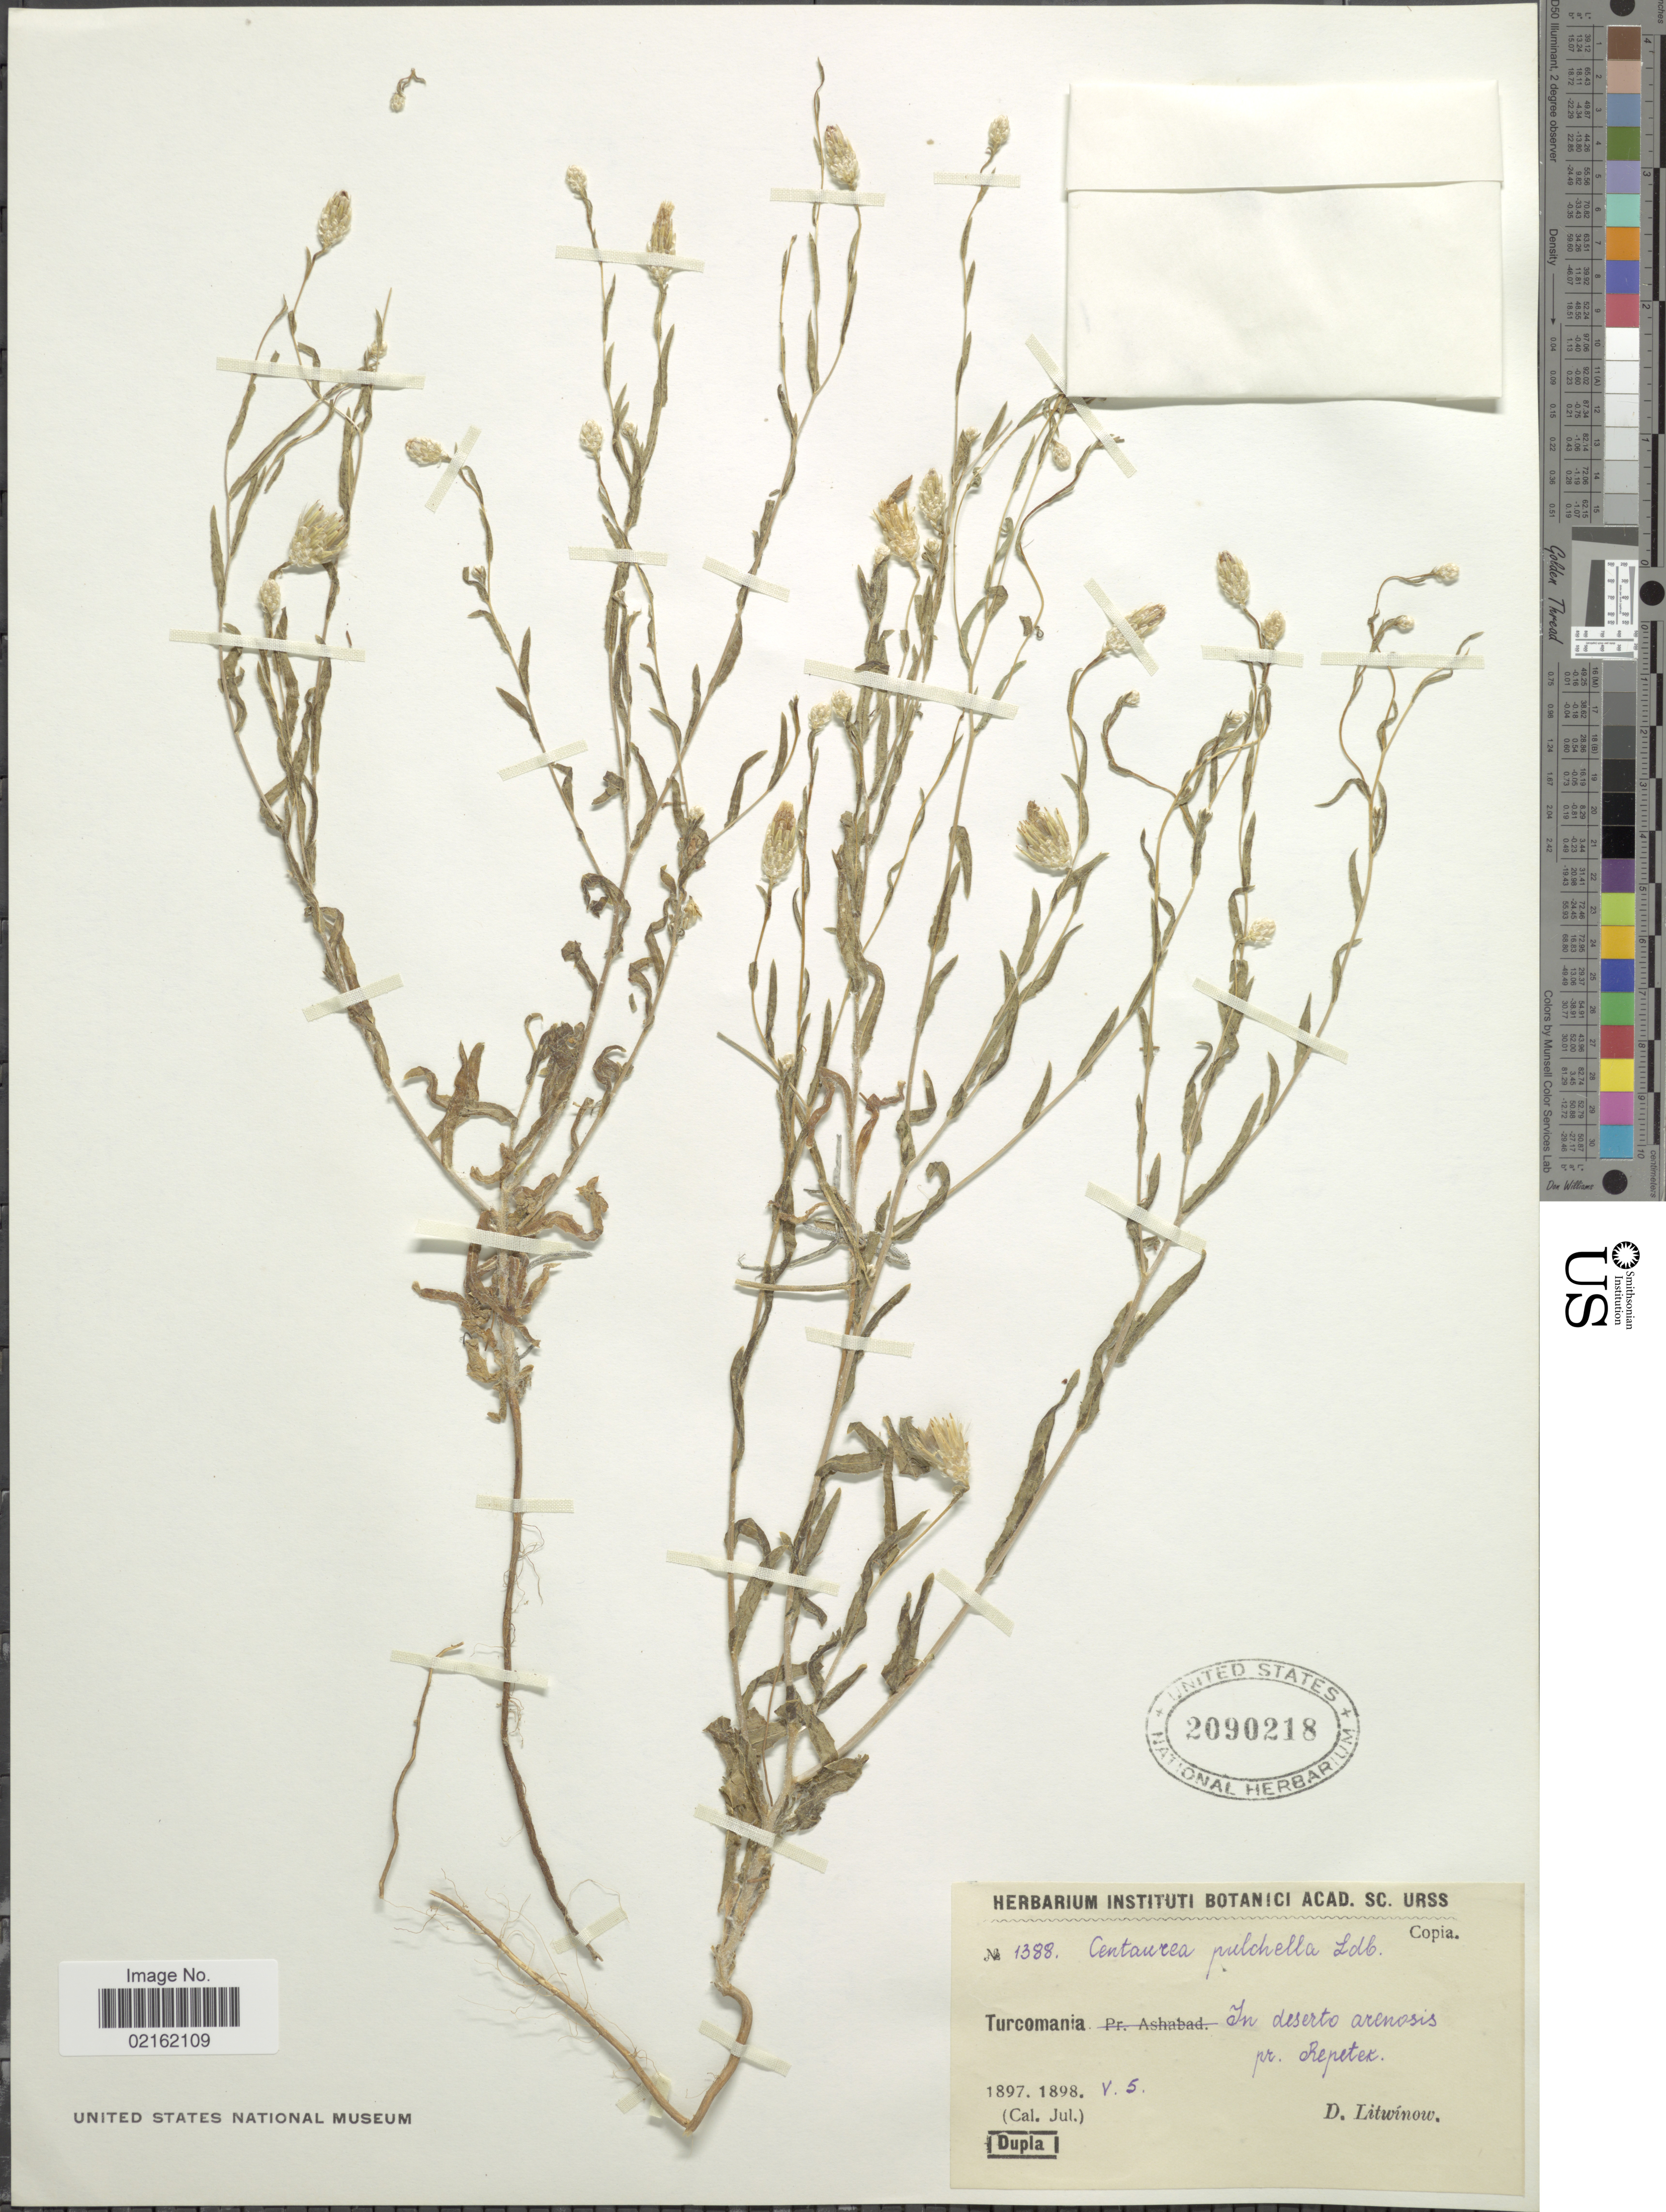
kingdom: Plantae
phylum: Tracheophyta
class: Magnoliopsida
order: Asterales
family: Asteraceae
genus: Centaurea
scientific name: Centaurea pulchella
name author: Ledeb.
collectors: D. Litwinow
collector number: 1388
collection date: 1897-05-05/1898-05-05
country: Turkmenistan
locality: Turcomania, In derserto arenosis pr. Repetek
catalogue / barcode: US 2090218